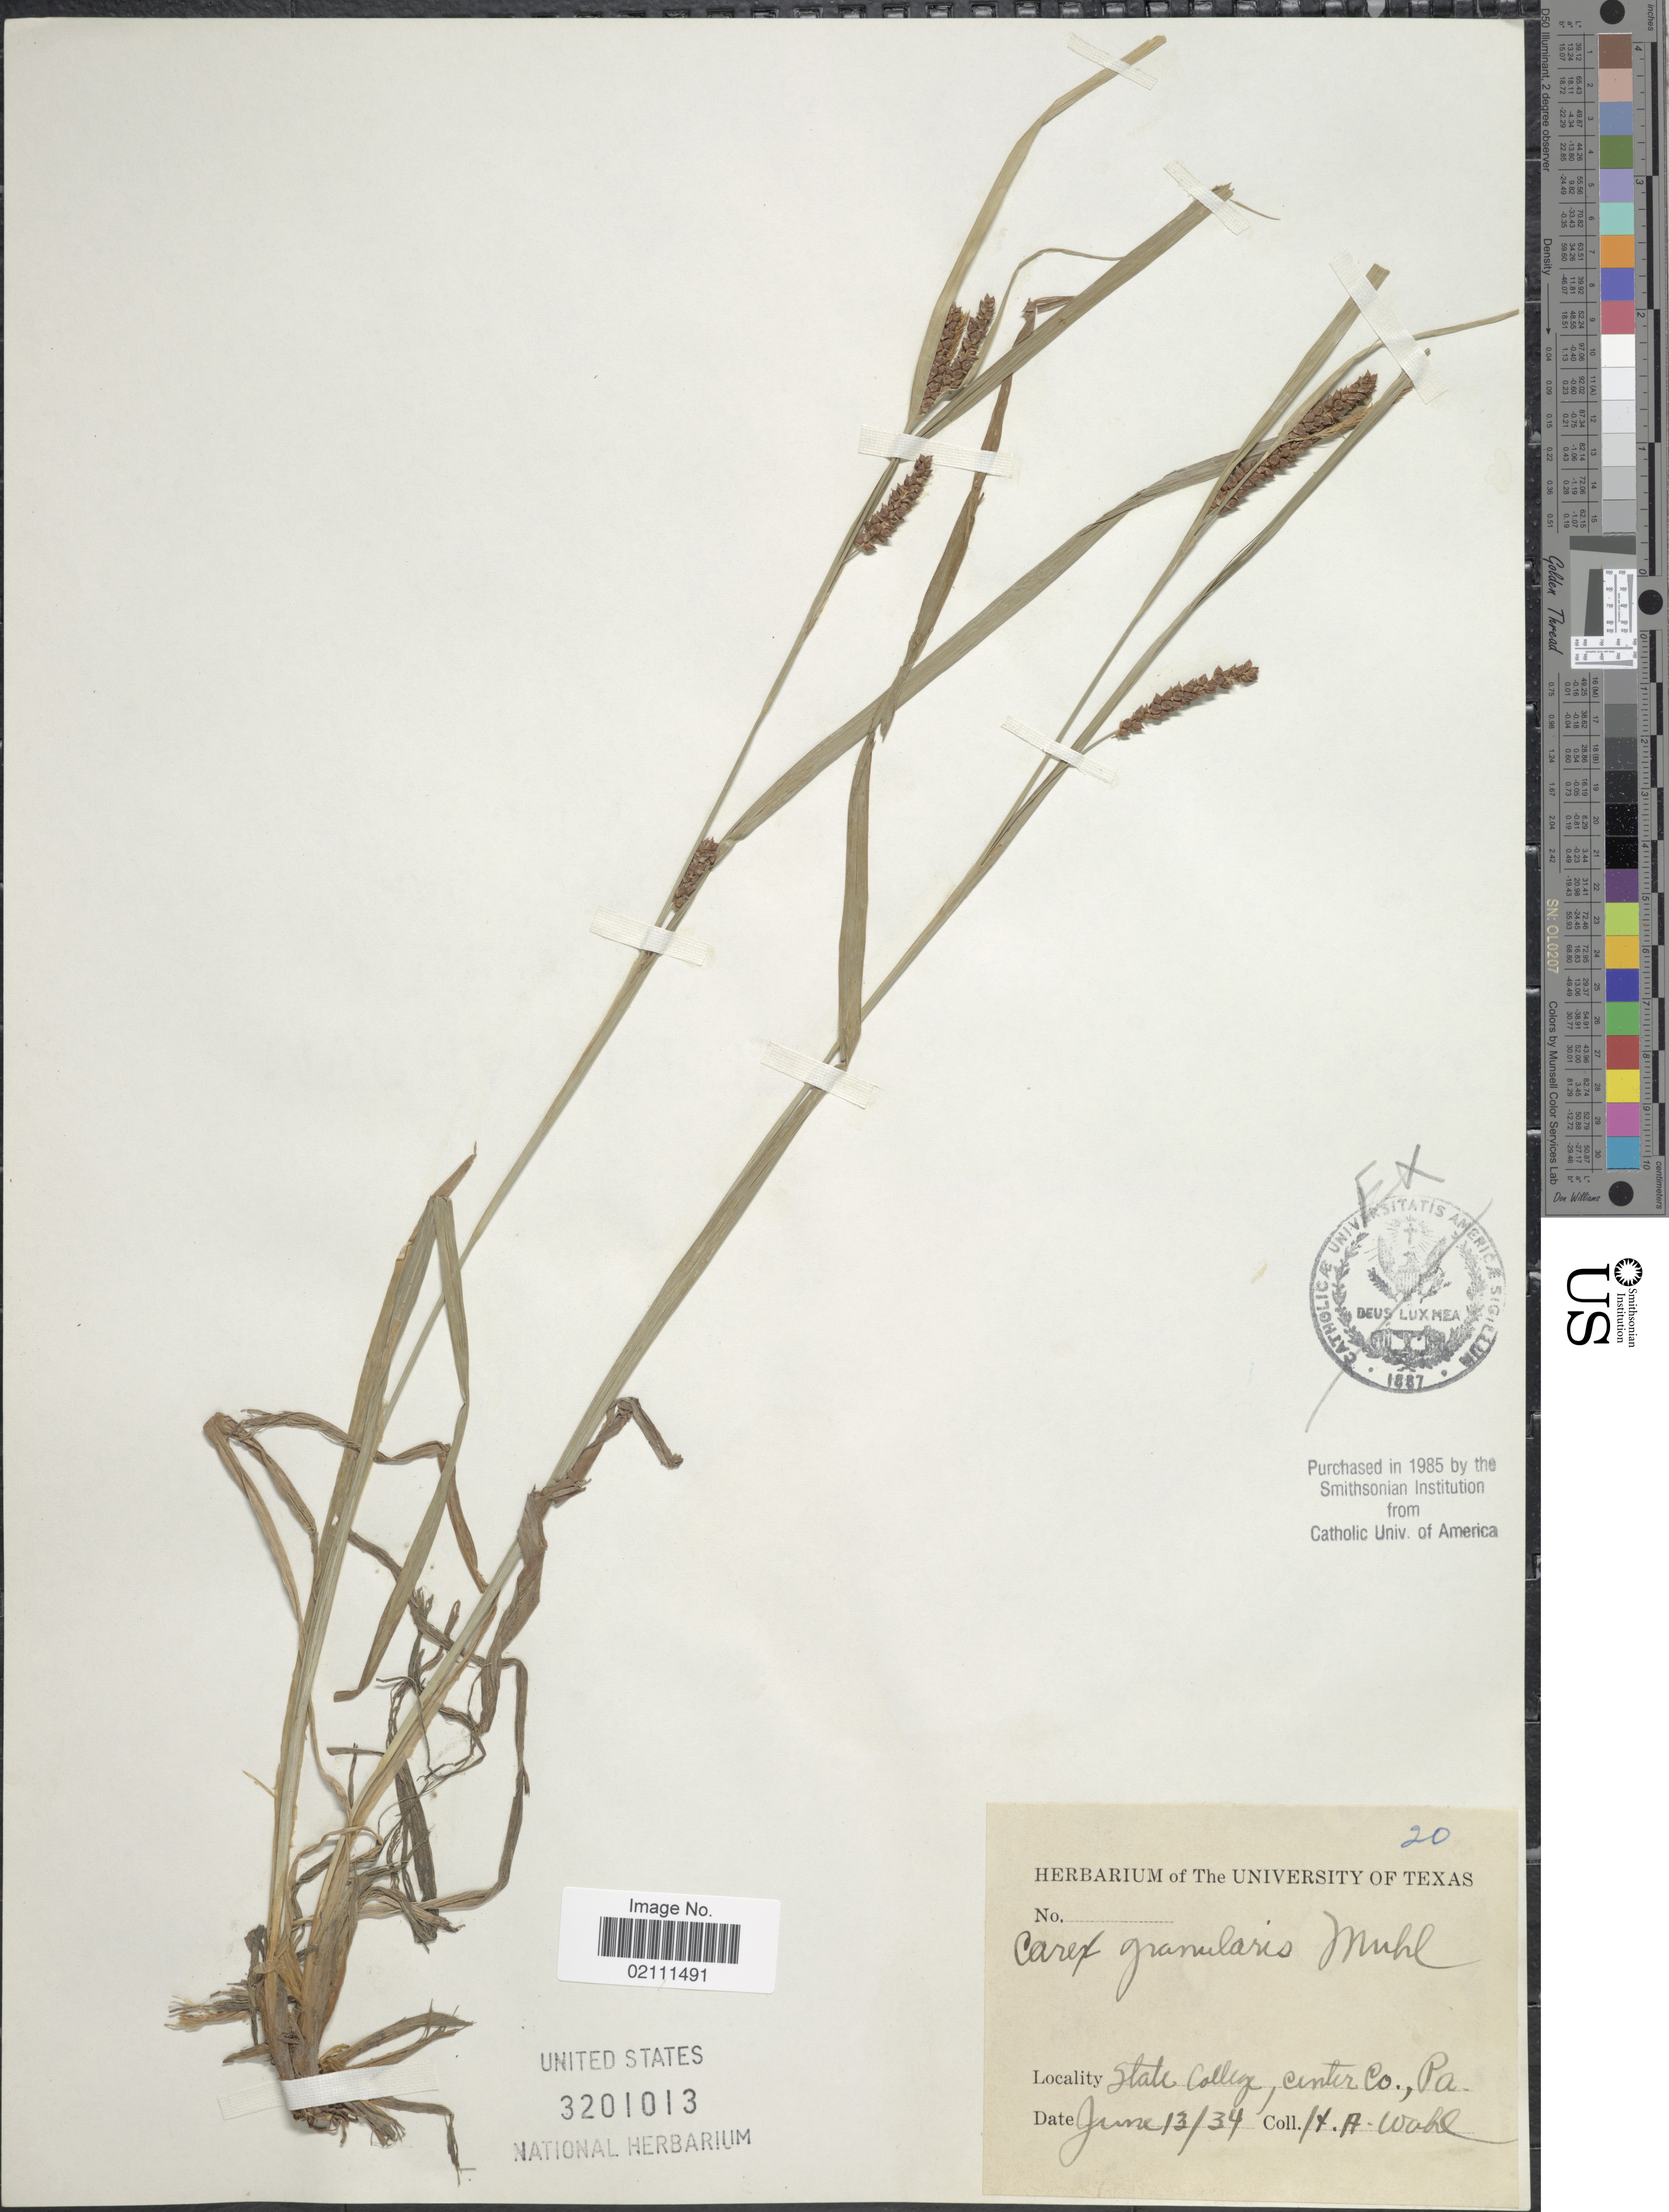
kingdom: Plantae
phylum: Tracheophyta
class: Liliopsida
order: Poales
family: Cyperaceae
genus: Carex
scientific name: Carex granularis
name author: Muhl. ex Willd.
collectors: H. A. Wahl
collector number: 20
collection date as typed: Transcribed d/m/y: 13/6/34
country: United States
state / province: Pennsylvania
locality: State College, Center Co.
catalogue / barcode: US 3201013